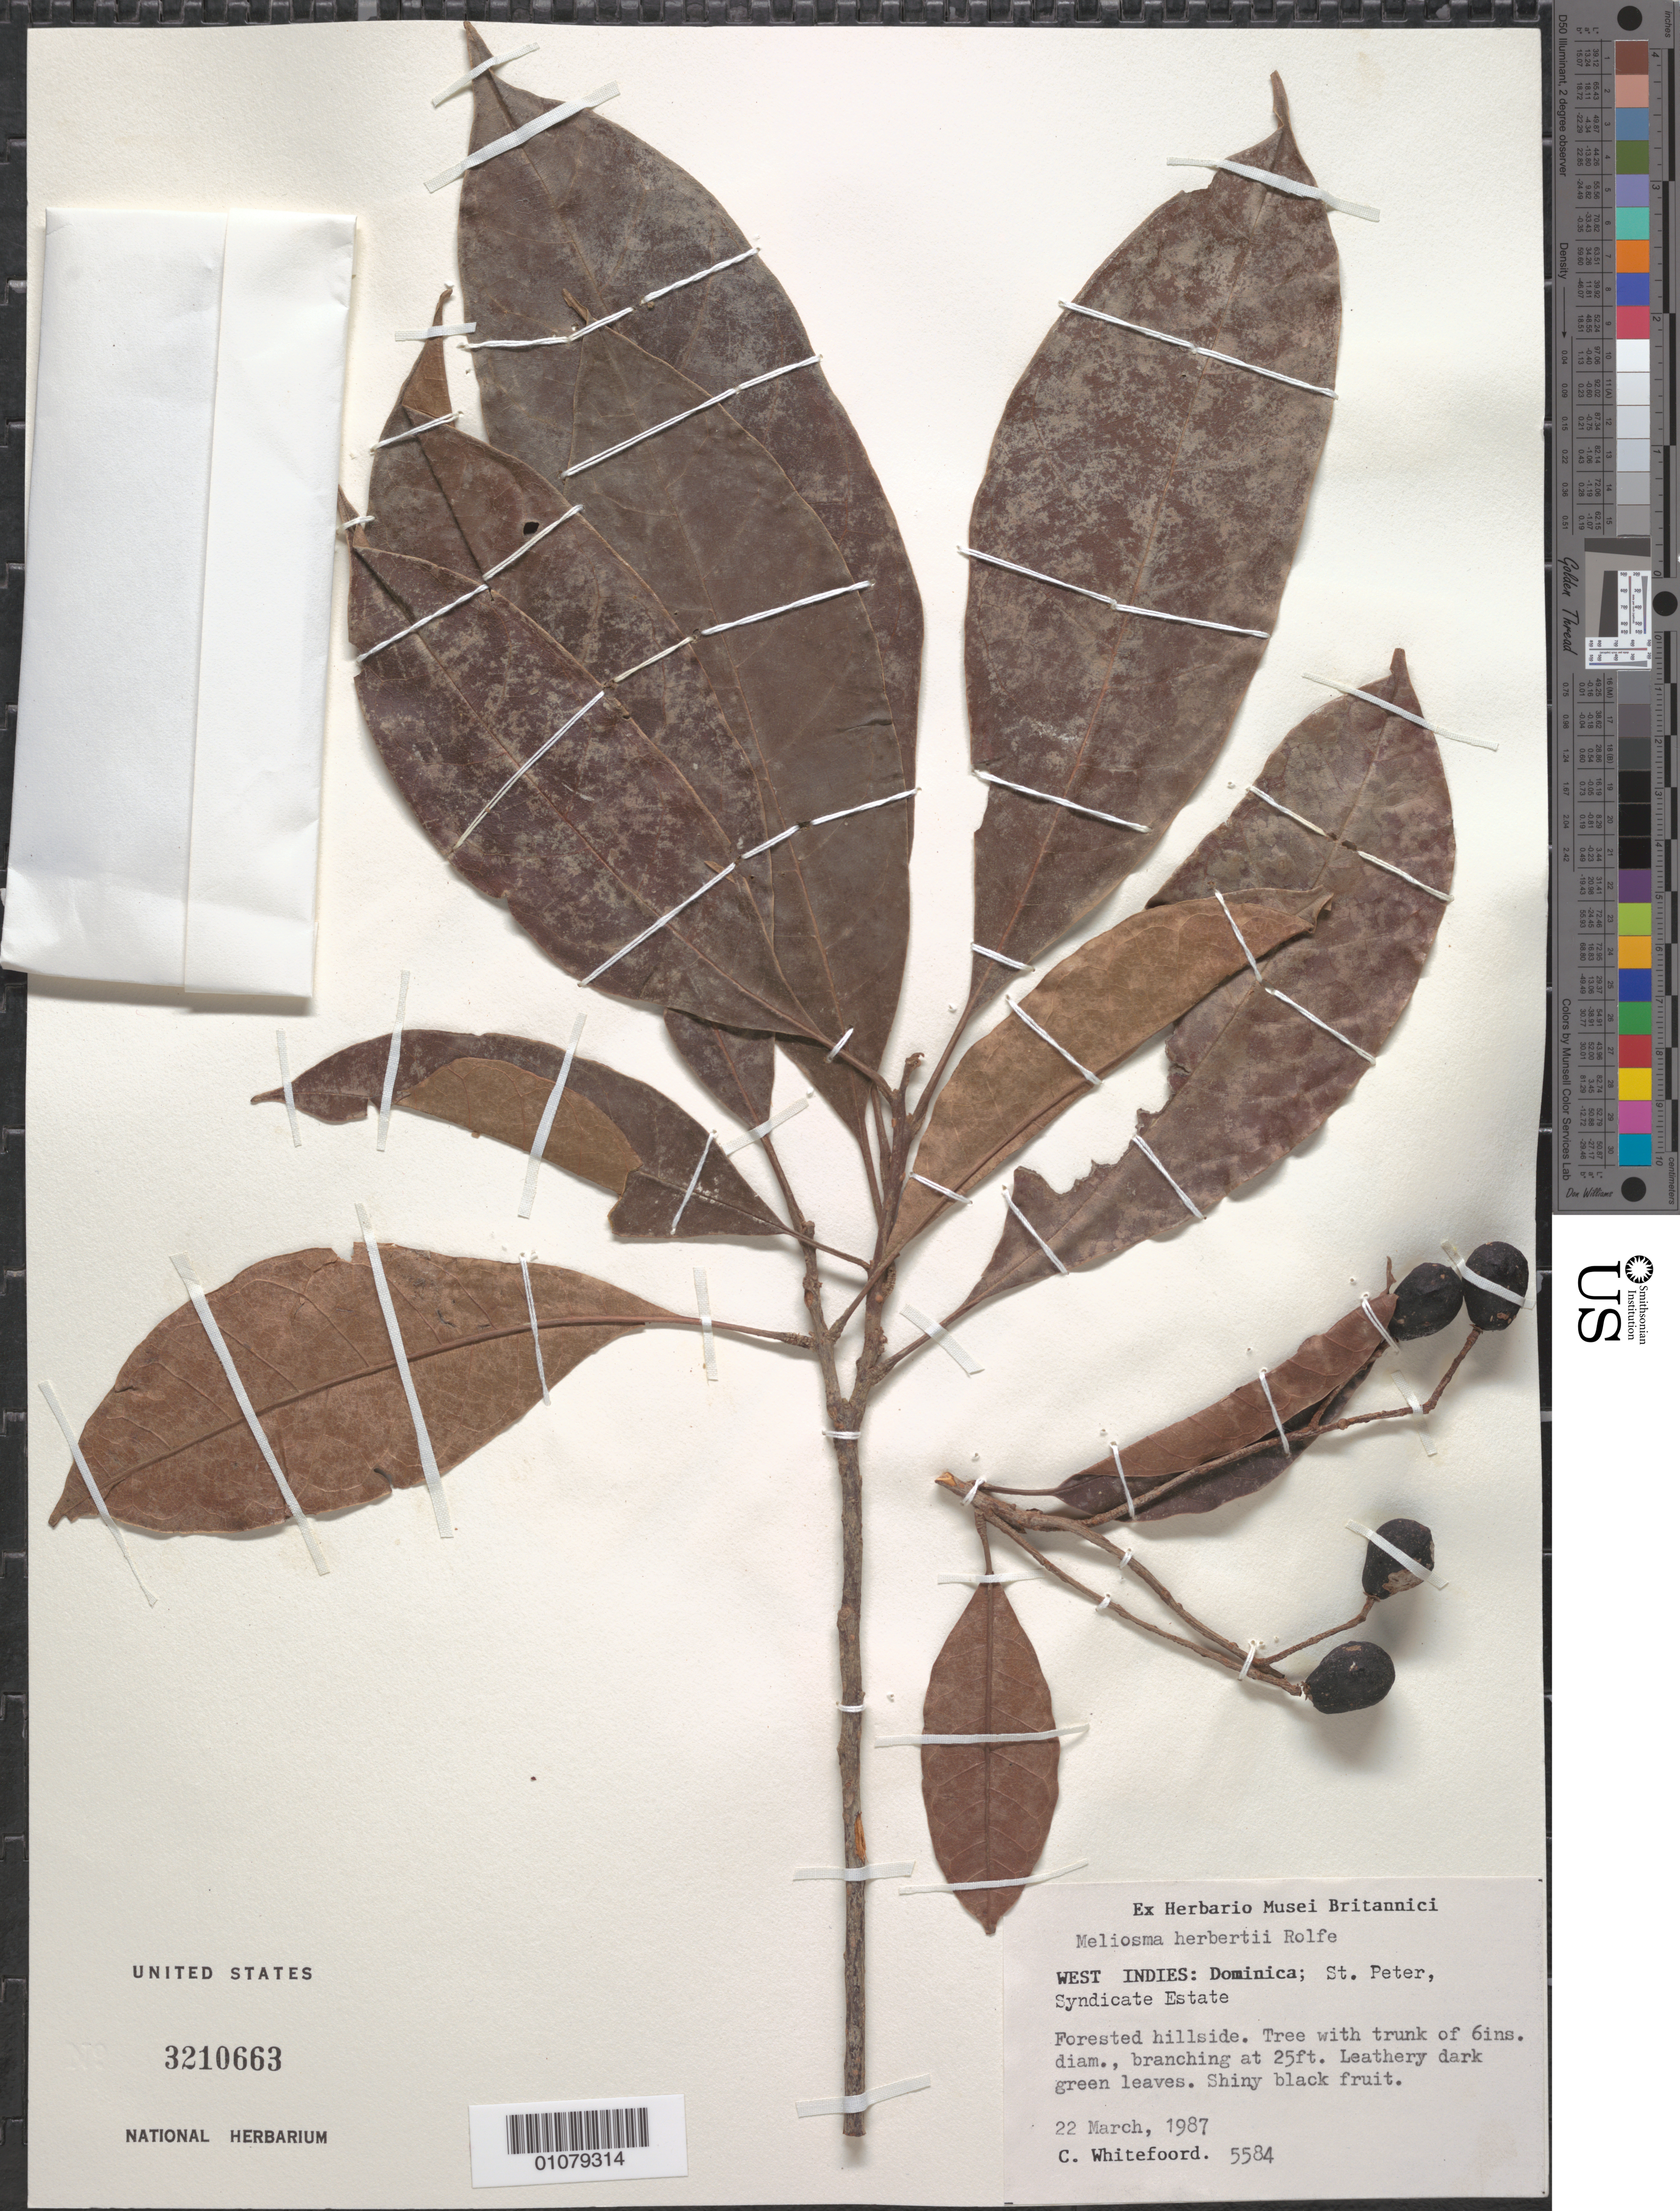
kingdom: Plantae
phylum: Tracheophyta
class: Magnoliopsida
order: Proteales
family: Sabiaceae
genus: Meliosma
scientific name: Meliosma herbertii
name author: Rolfe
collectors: C. Whitefoord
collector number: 5584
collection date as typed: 22 Mar 1987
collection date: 1987-03-22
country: Dominica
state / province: St. Peter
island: Dominica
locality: Dominica; St Peter, Syndicate Estate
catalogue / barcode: US 3210663